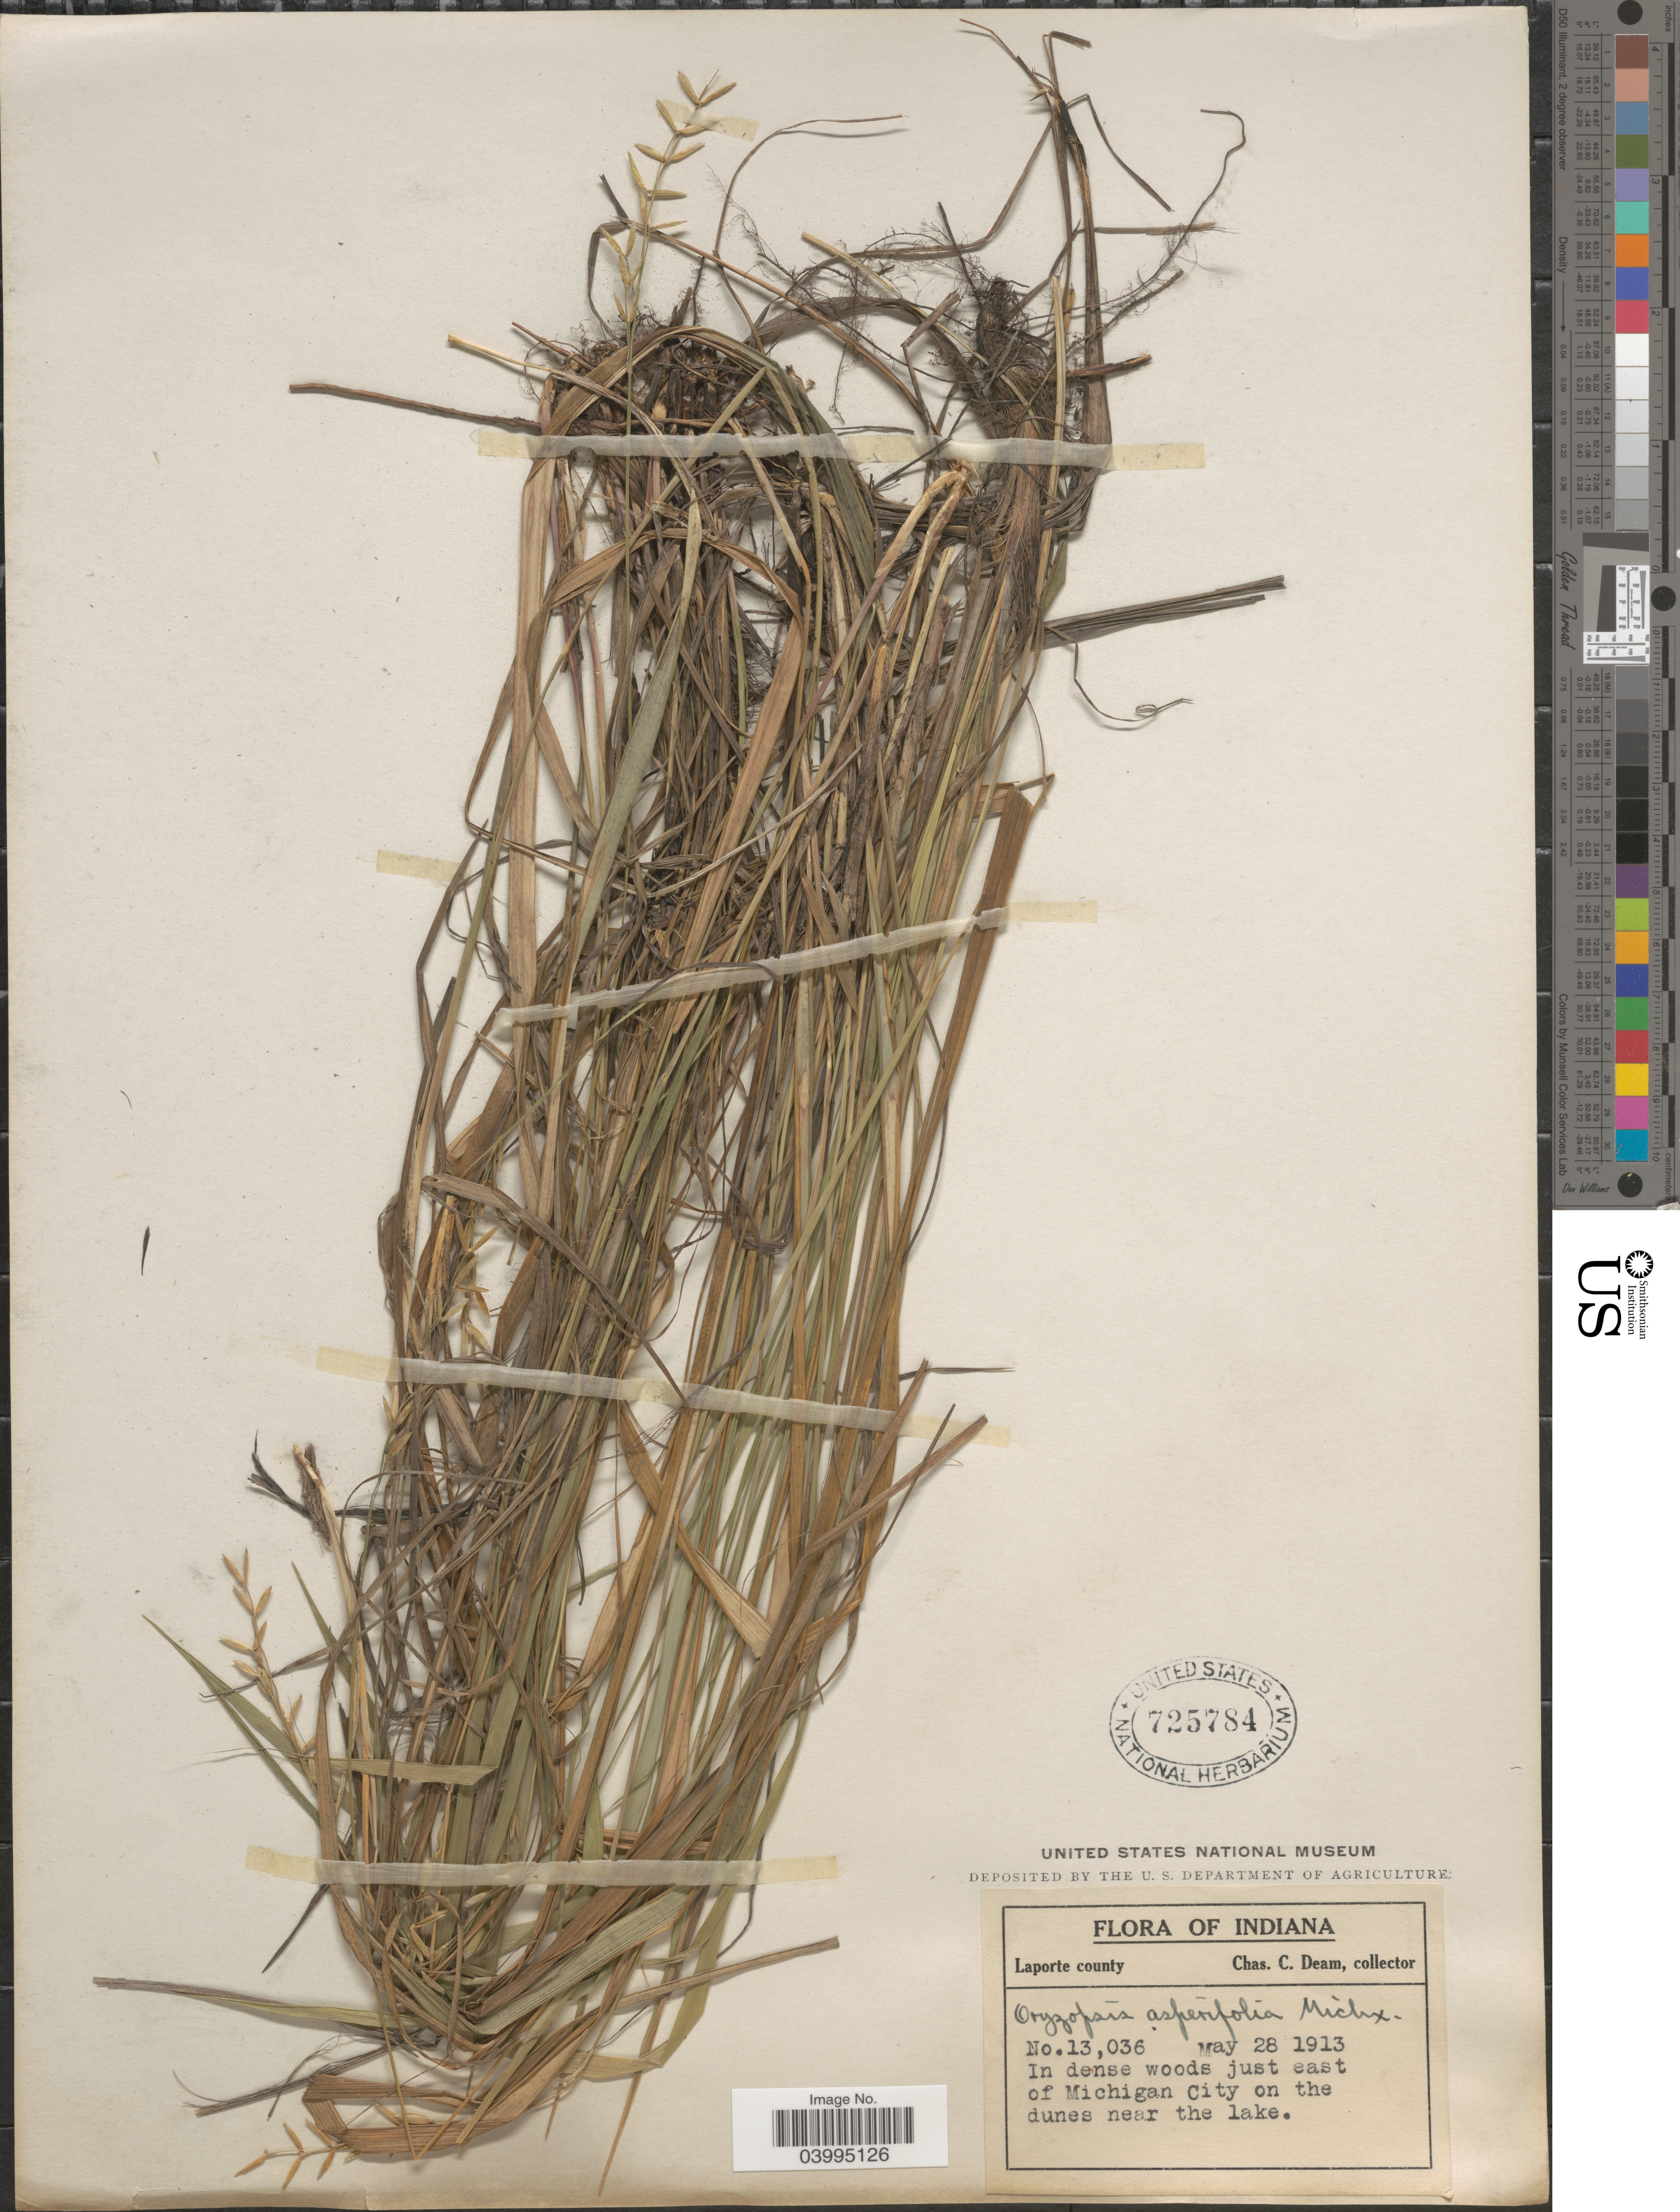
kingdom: Plantae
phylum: Tracheophyta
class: Liliopsida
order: Poales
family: Poaceae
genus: Oryzopsis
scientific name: Oryzopsis asperifolia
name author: Michx.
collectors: C. C. Deam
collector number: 13036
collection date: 1913-05-28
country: United States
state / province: Indiana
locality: Laporte county. In dense woods just east of Michigan City on the dunes near the lake.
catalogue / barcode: US 725784